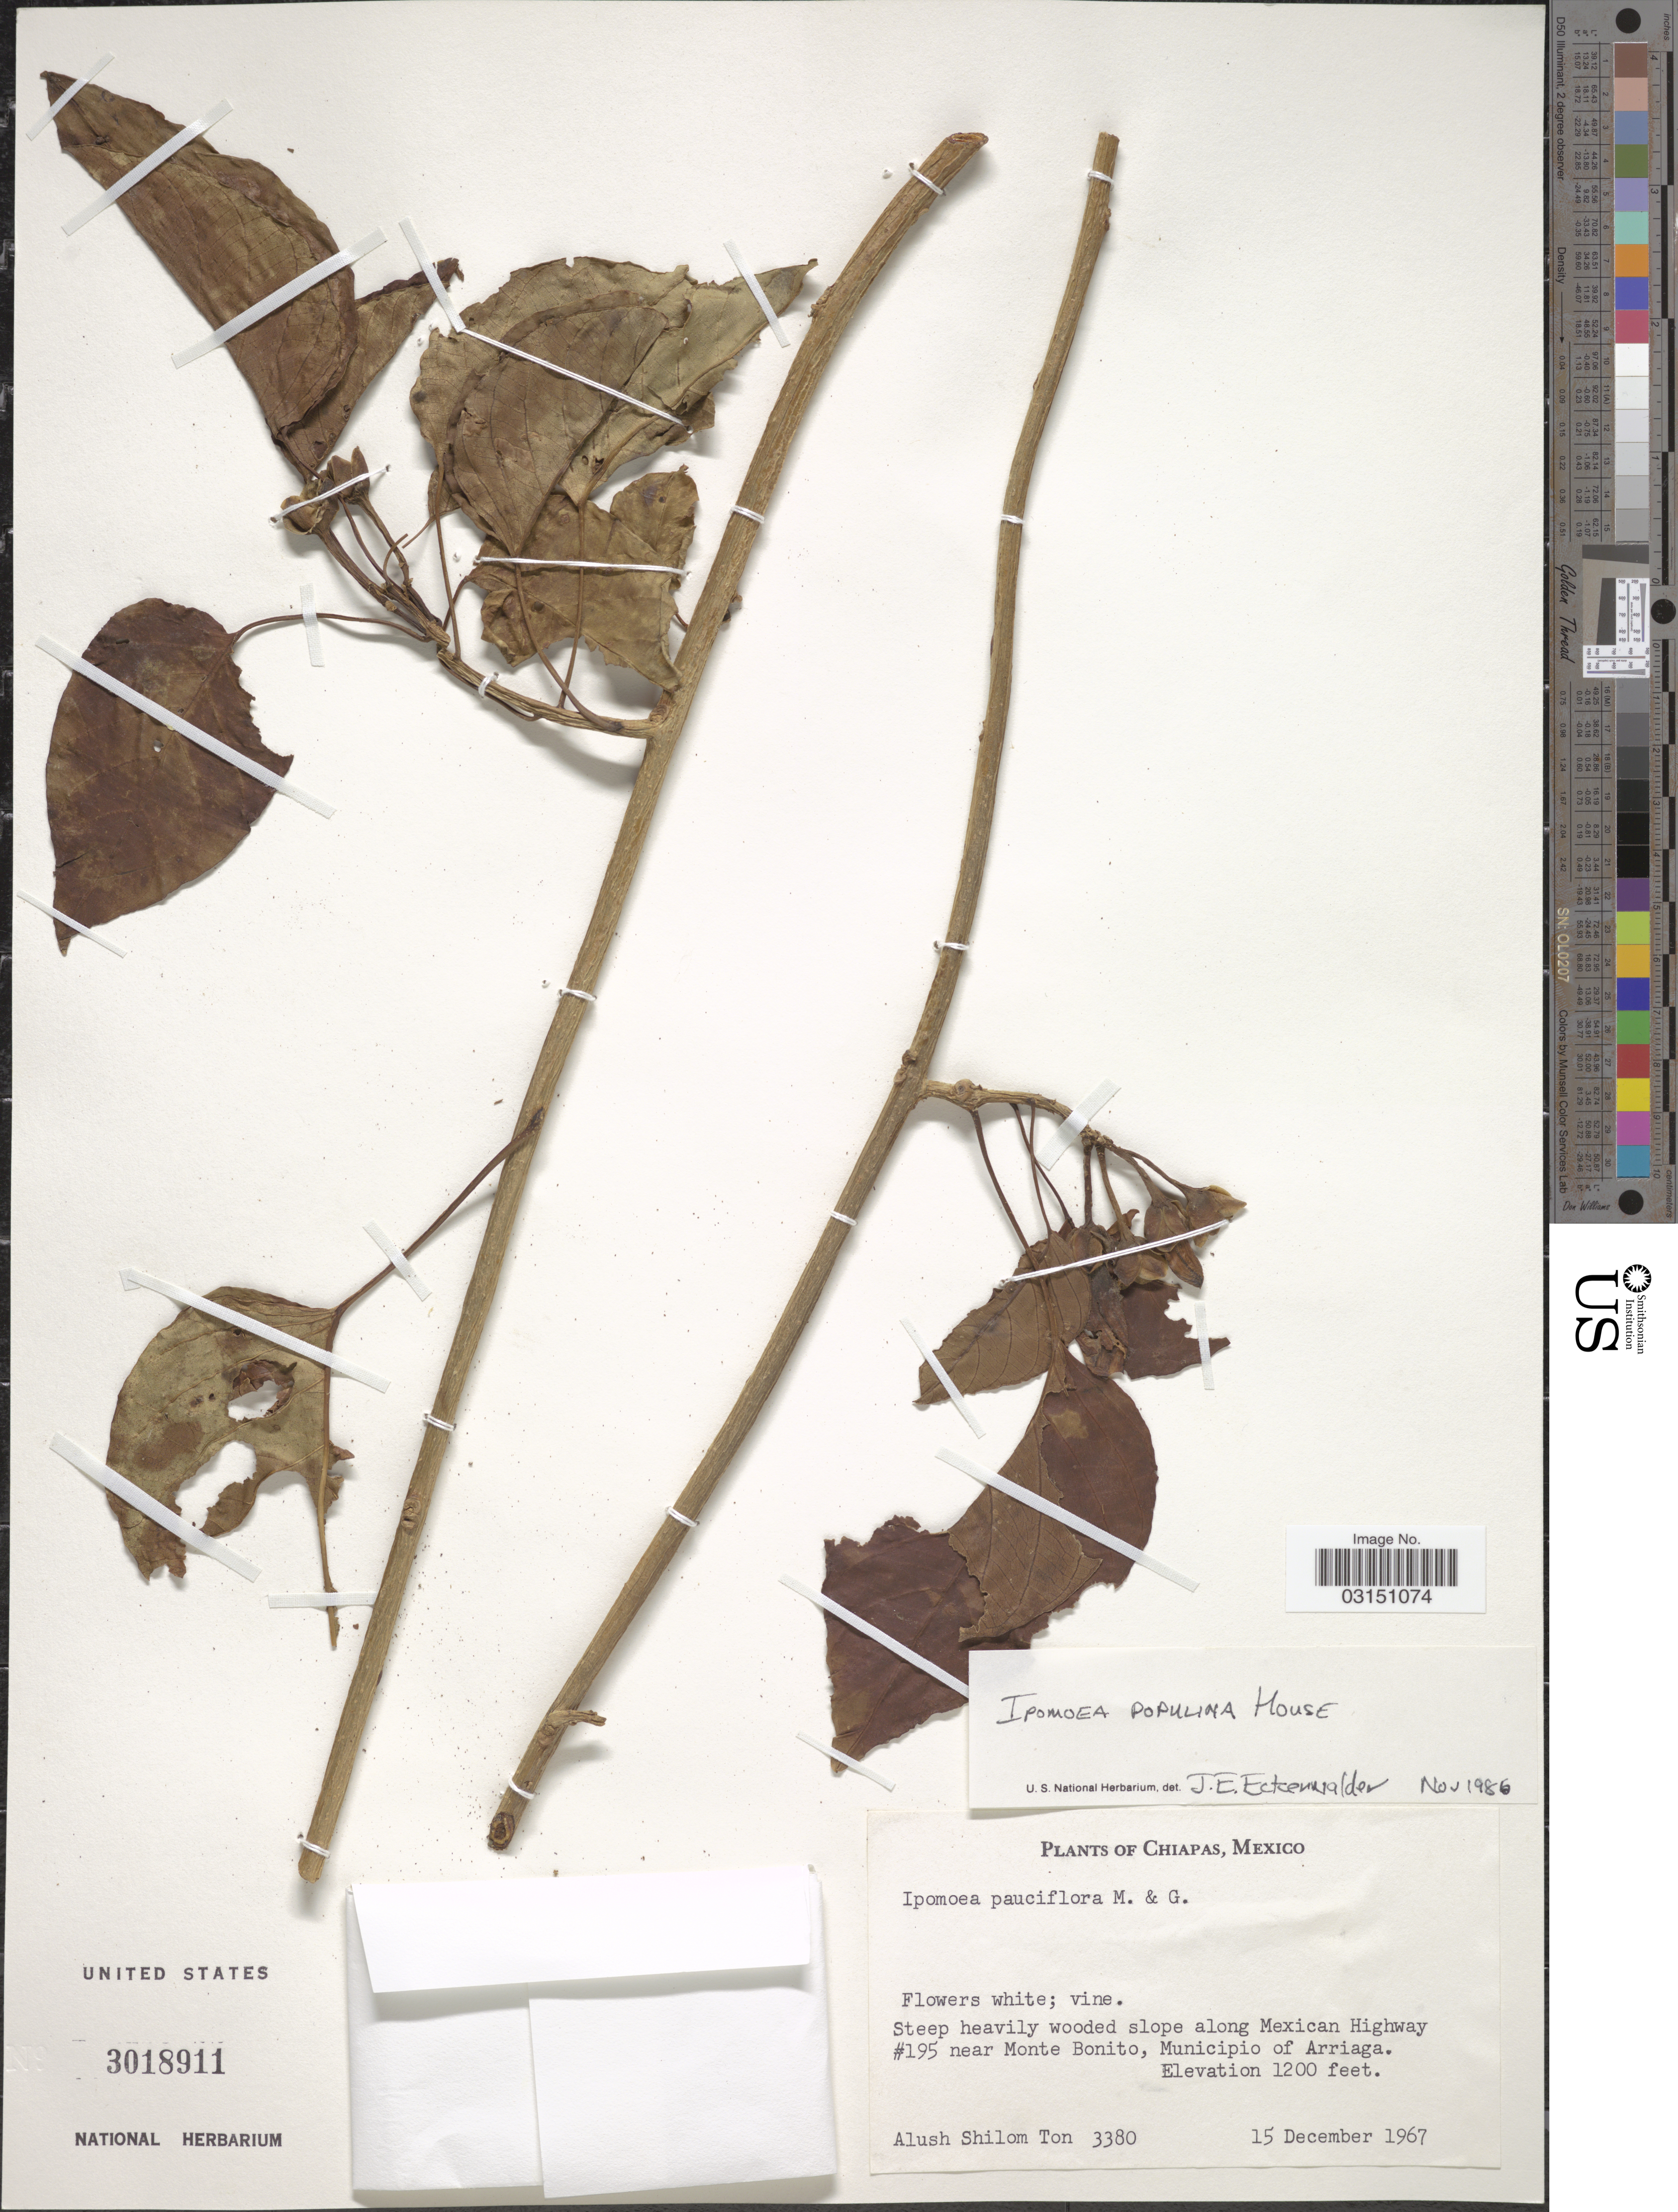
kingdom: Plantae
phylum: Tracheophyta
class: Magnoliopsida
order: Solanales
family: Convolvulaceae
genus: Ipomoea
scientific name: Ipomoea populina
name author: House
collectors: A. M. Ton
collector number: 3380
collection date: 1967-12-15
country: Mexico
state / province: Chiapas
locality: Along Mexican Highway #195 near Monte Bonito, Municipio of Arriaga.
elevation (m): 366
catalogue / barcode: US 3018911